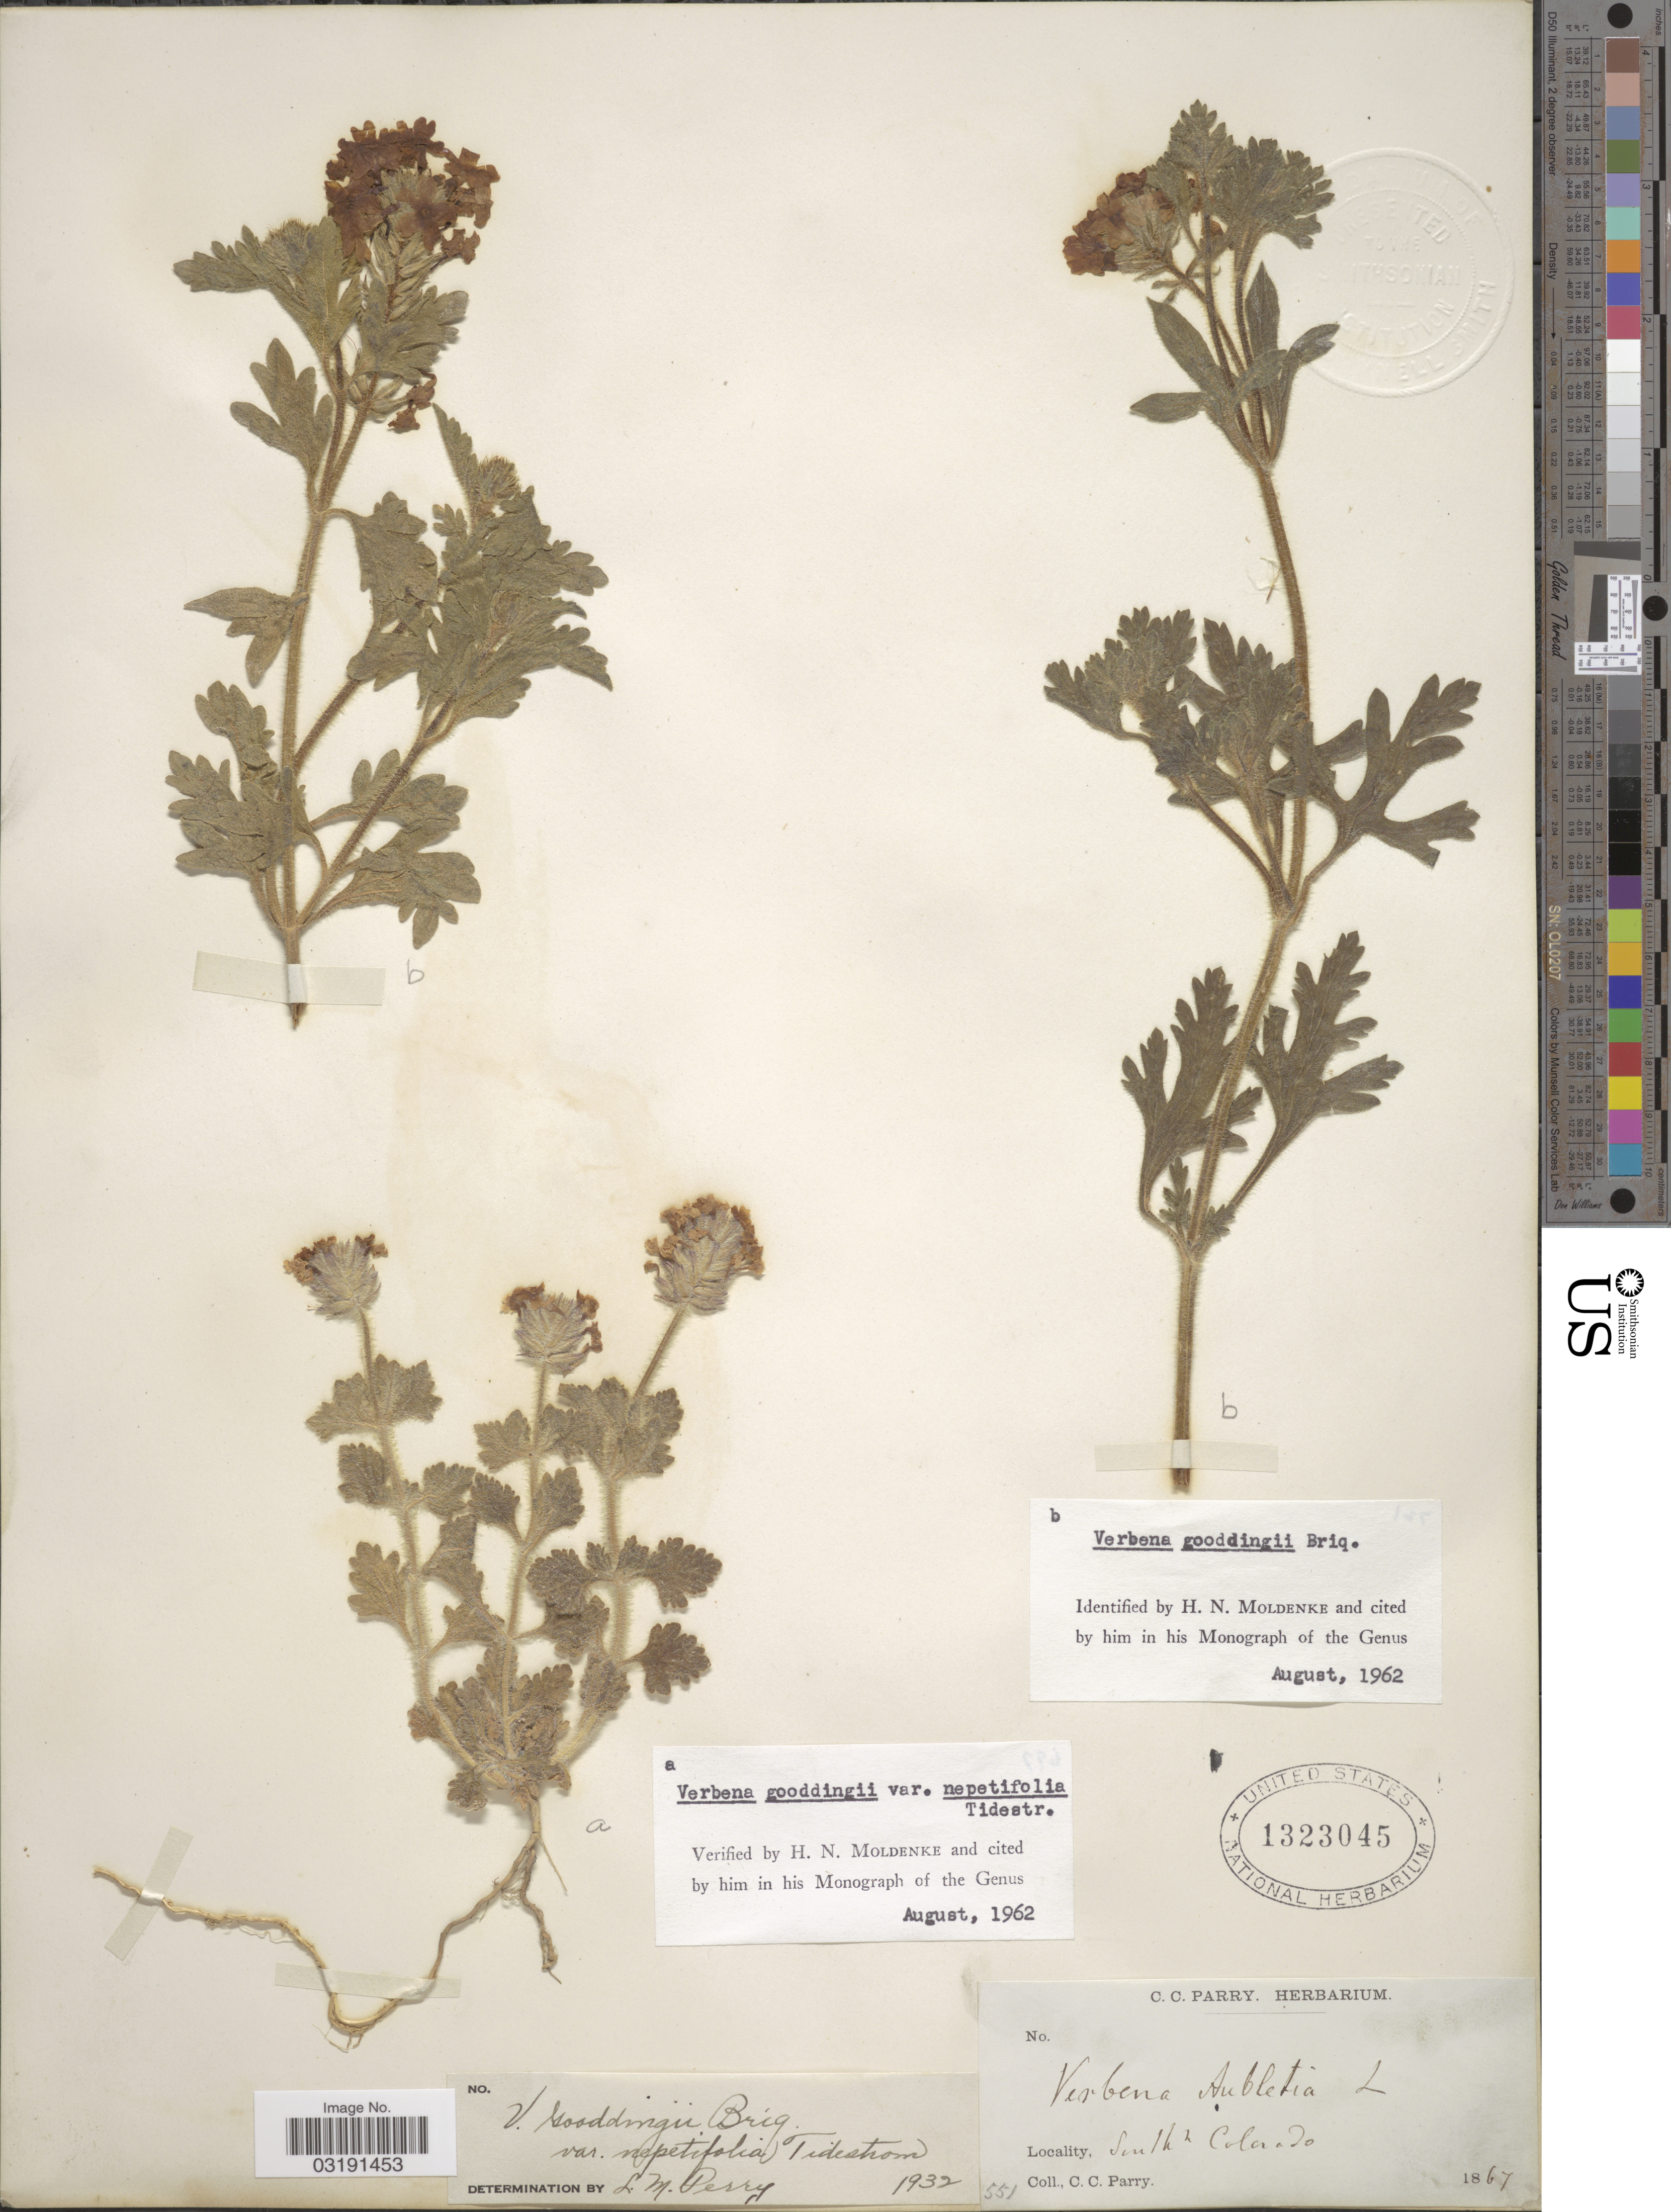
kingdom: Plantae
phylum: Tracheophyta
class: Magnoliopsida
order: Lamiales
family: Verbenaceae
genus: Verbena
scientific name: Verbena gooddingii var. nepetifolia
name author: Tidestr.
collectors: C. C. Parry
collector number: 551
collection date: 1867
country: United States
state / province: Colorado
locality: Southn Colorado.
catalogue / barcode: US 1323045